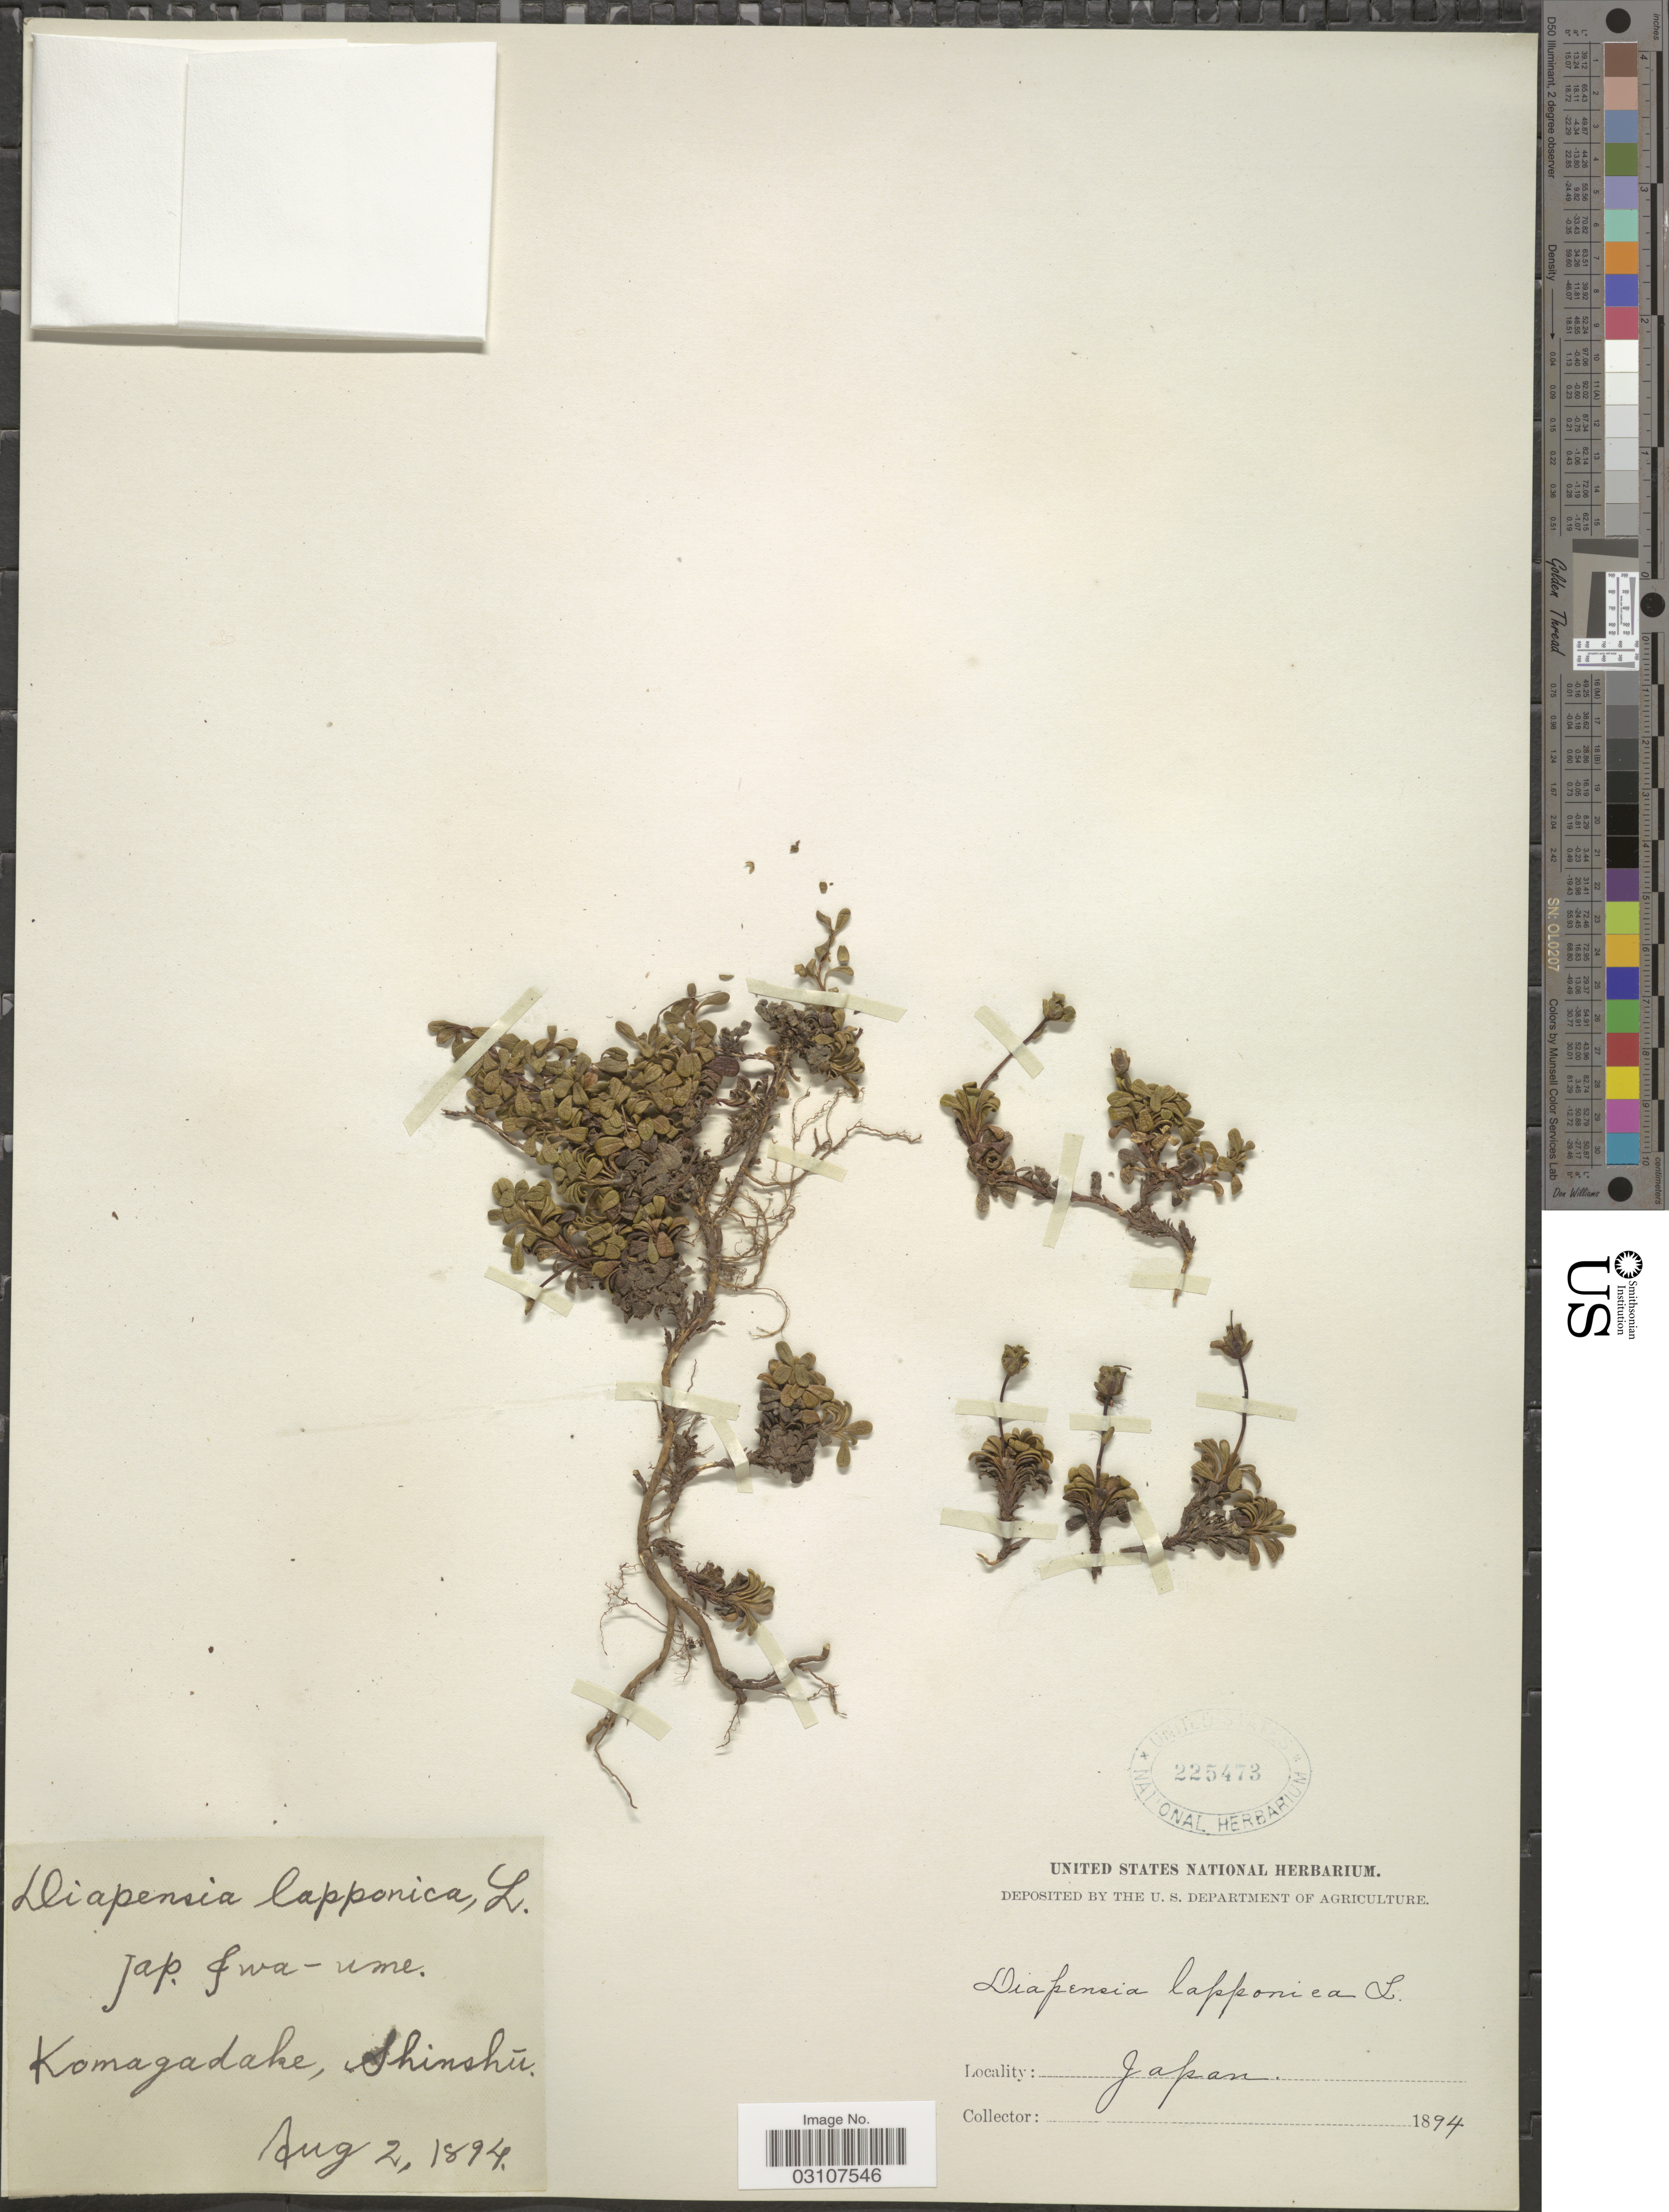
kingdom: Plantae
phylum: Tracheophyta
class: Magnoliopsida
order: Ericales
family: Diapensiaceae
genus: Diapensia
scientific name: Diapensia lapponica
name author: L.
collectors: ex herb. United States National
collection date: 1894-08-02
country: Japan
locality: Komagadake, Shinshŭ.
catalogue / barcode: US 225473